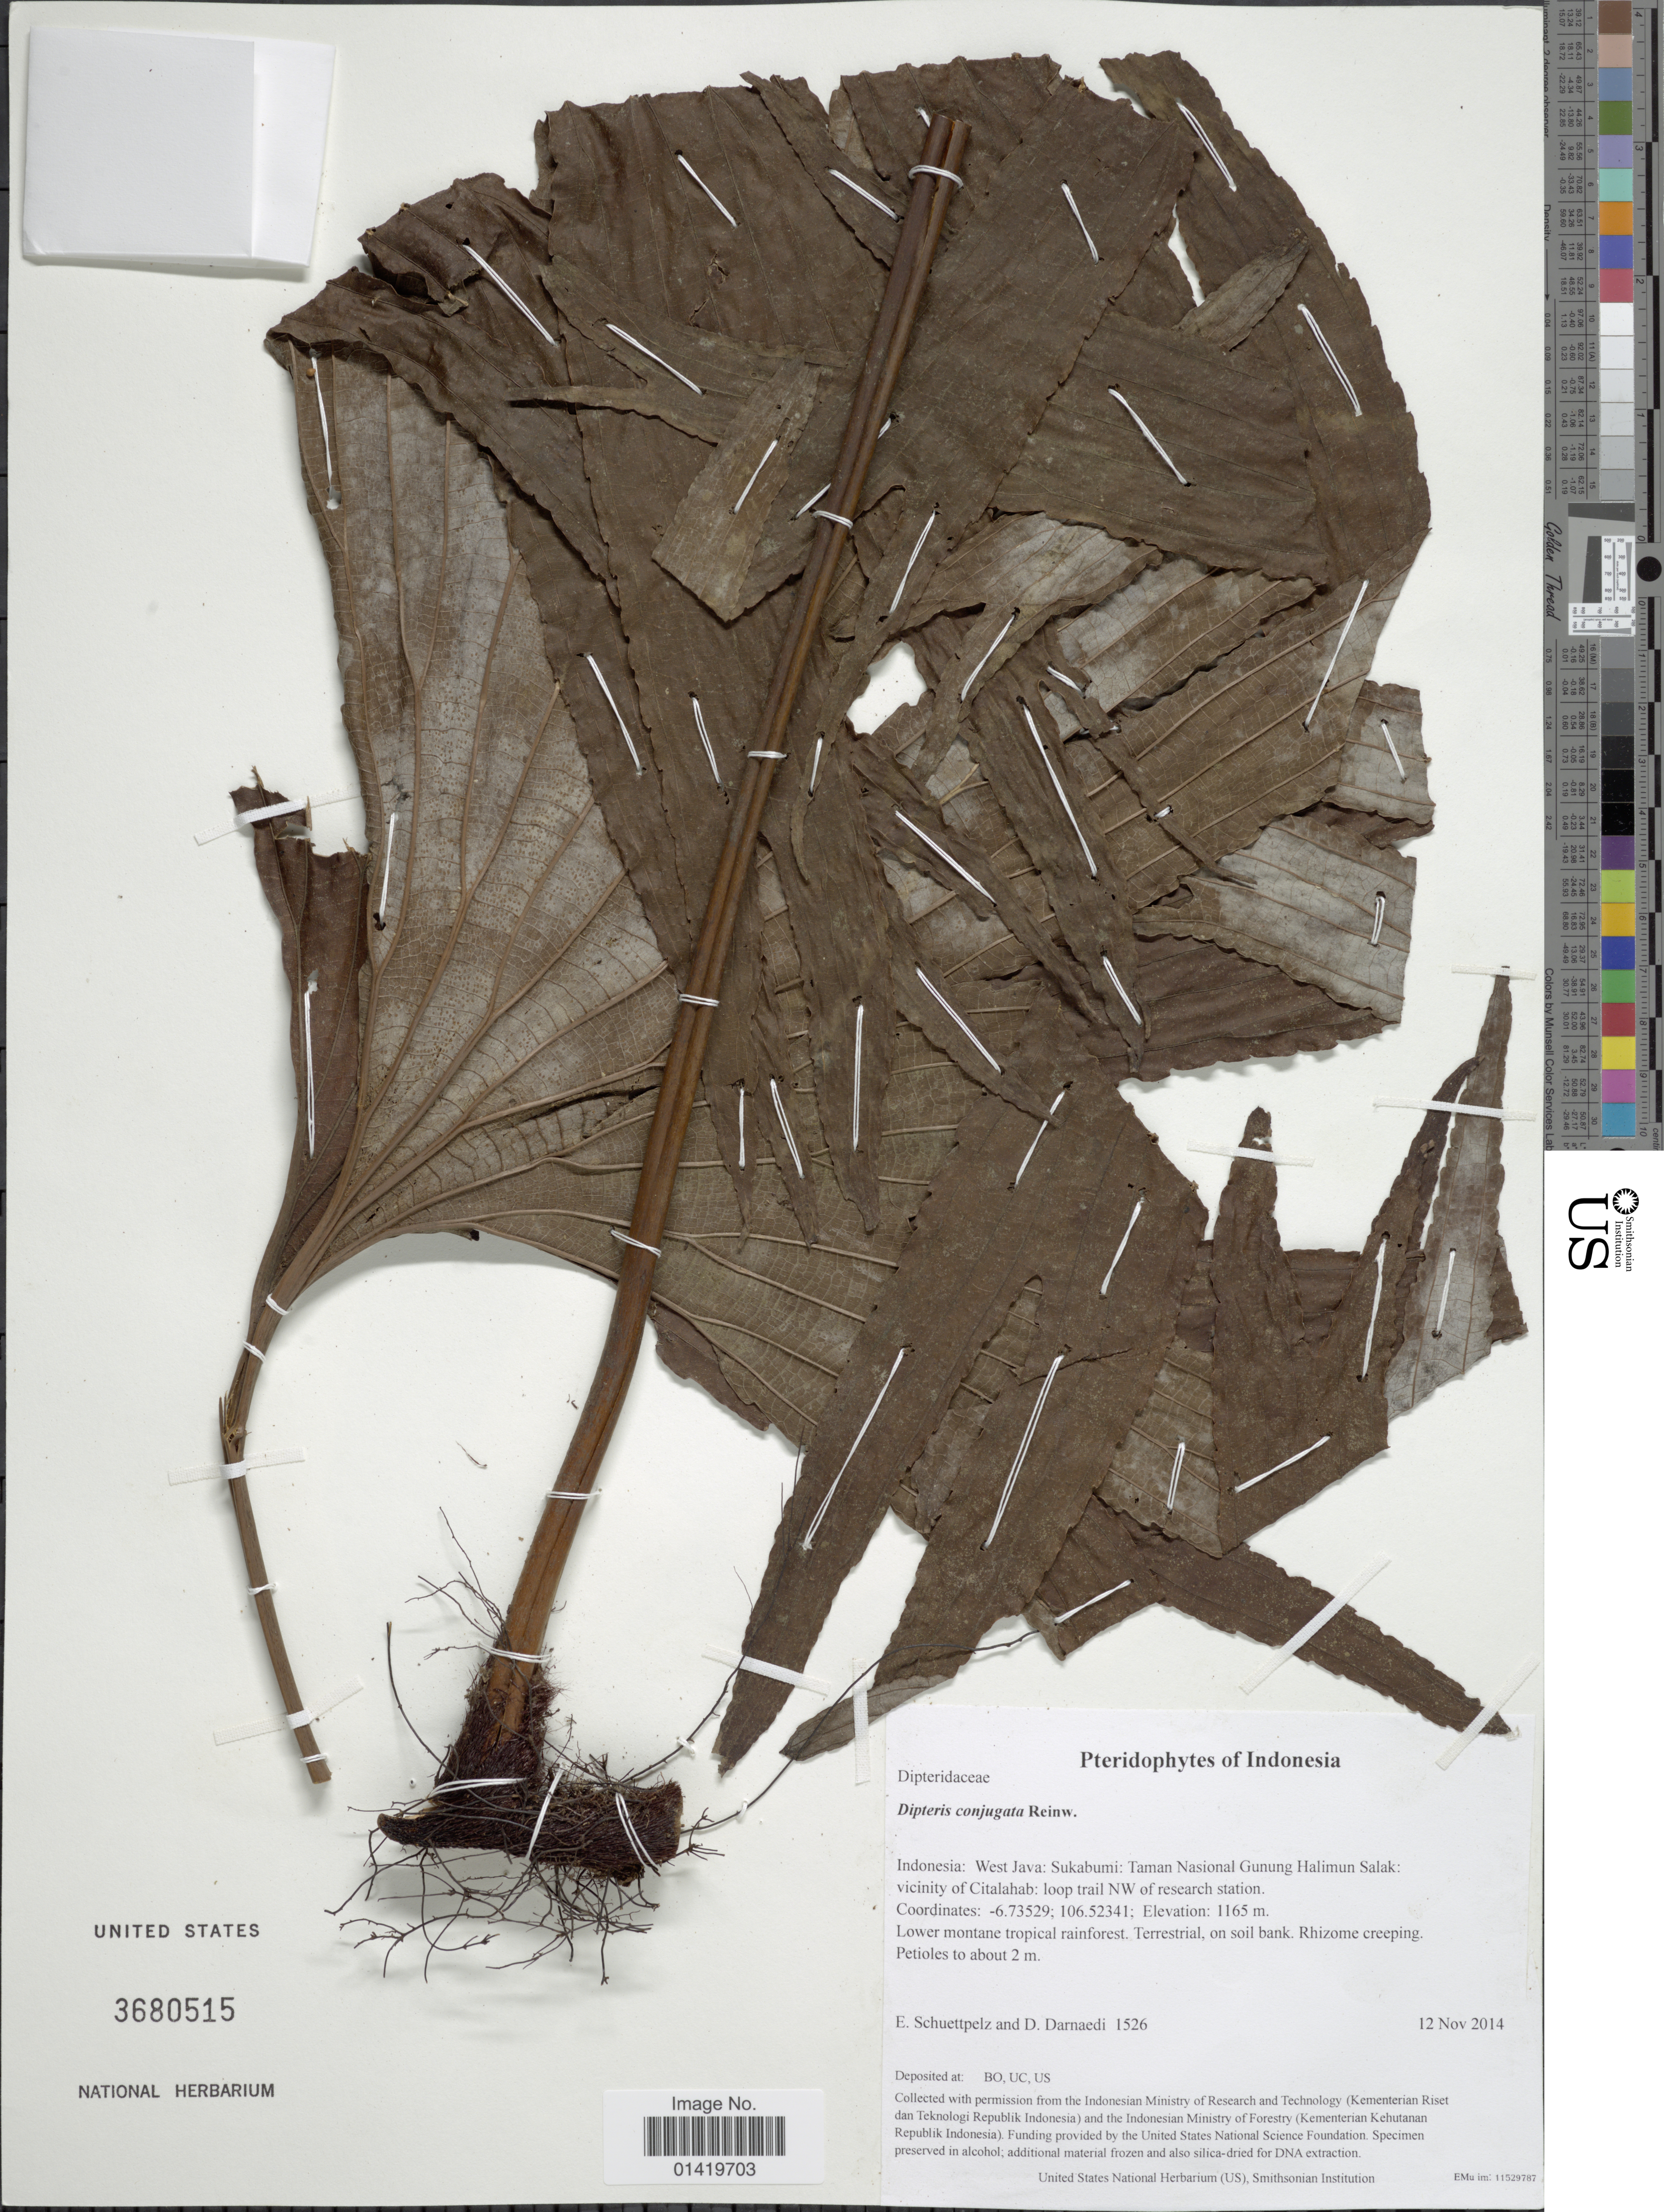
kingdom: Plantae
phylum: Tracheophyta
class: Polypodiopsida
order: Gleicheniales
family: Dipteridaceae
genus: Dipteris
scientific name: Dipteris conjugata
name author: Reinw.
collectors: E. Schuettpelz & D. Darnaedi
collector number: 1526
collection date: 2014-11-12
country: Indonesia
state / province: Java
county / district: Jawa Barat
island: Java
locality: Taman Nasional Gunung Halimun Salak: vicinity of Citalahab: loop trail NW of research station.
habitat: Lower montane tropical rainforest.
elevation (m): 1165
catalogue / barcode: US 3680515